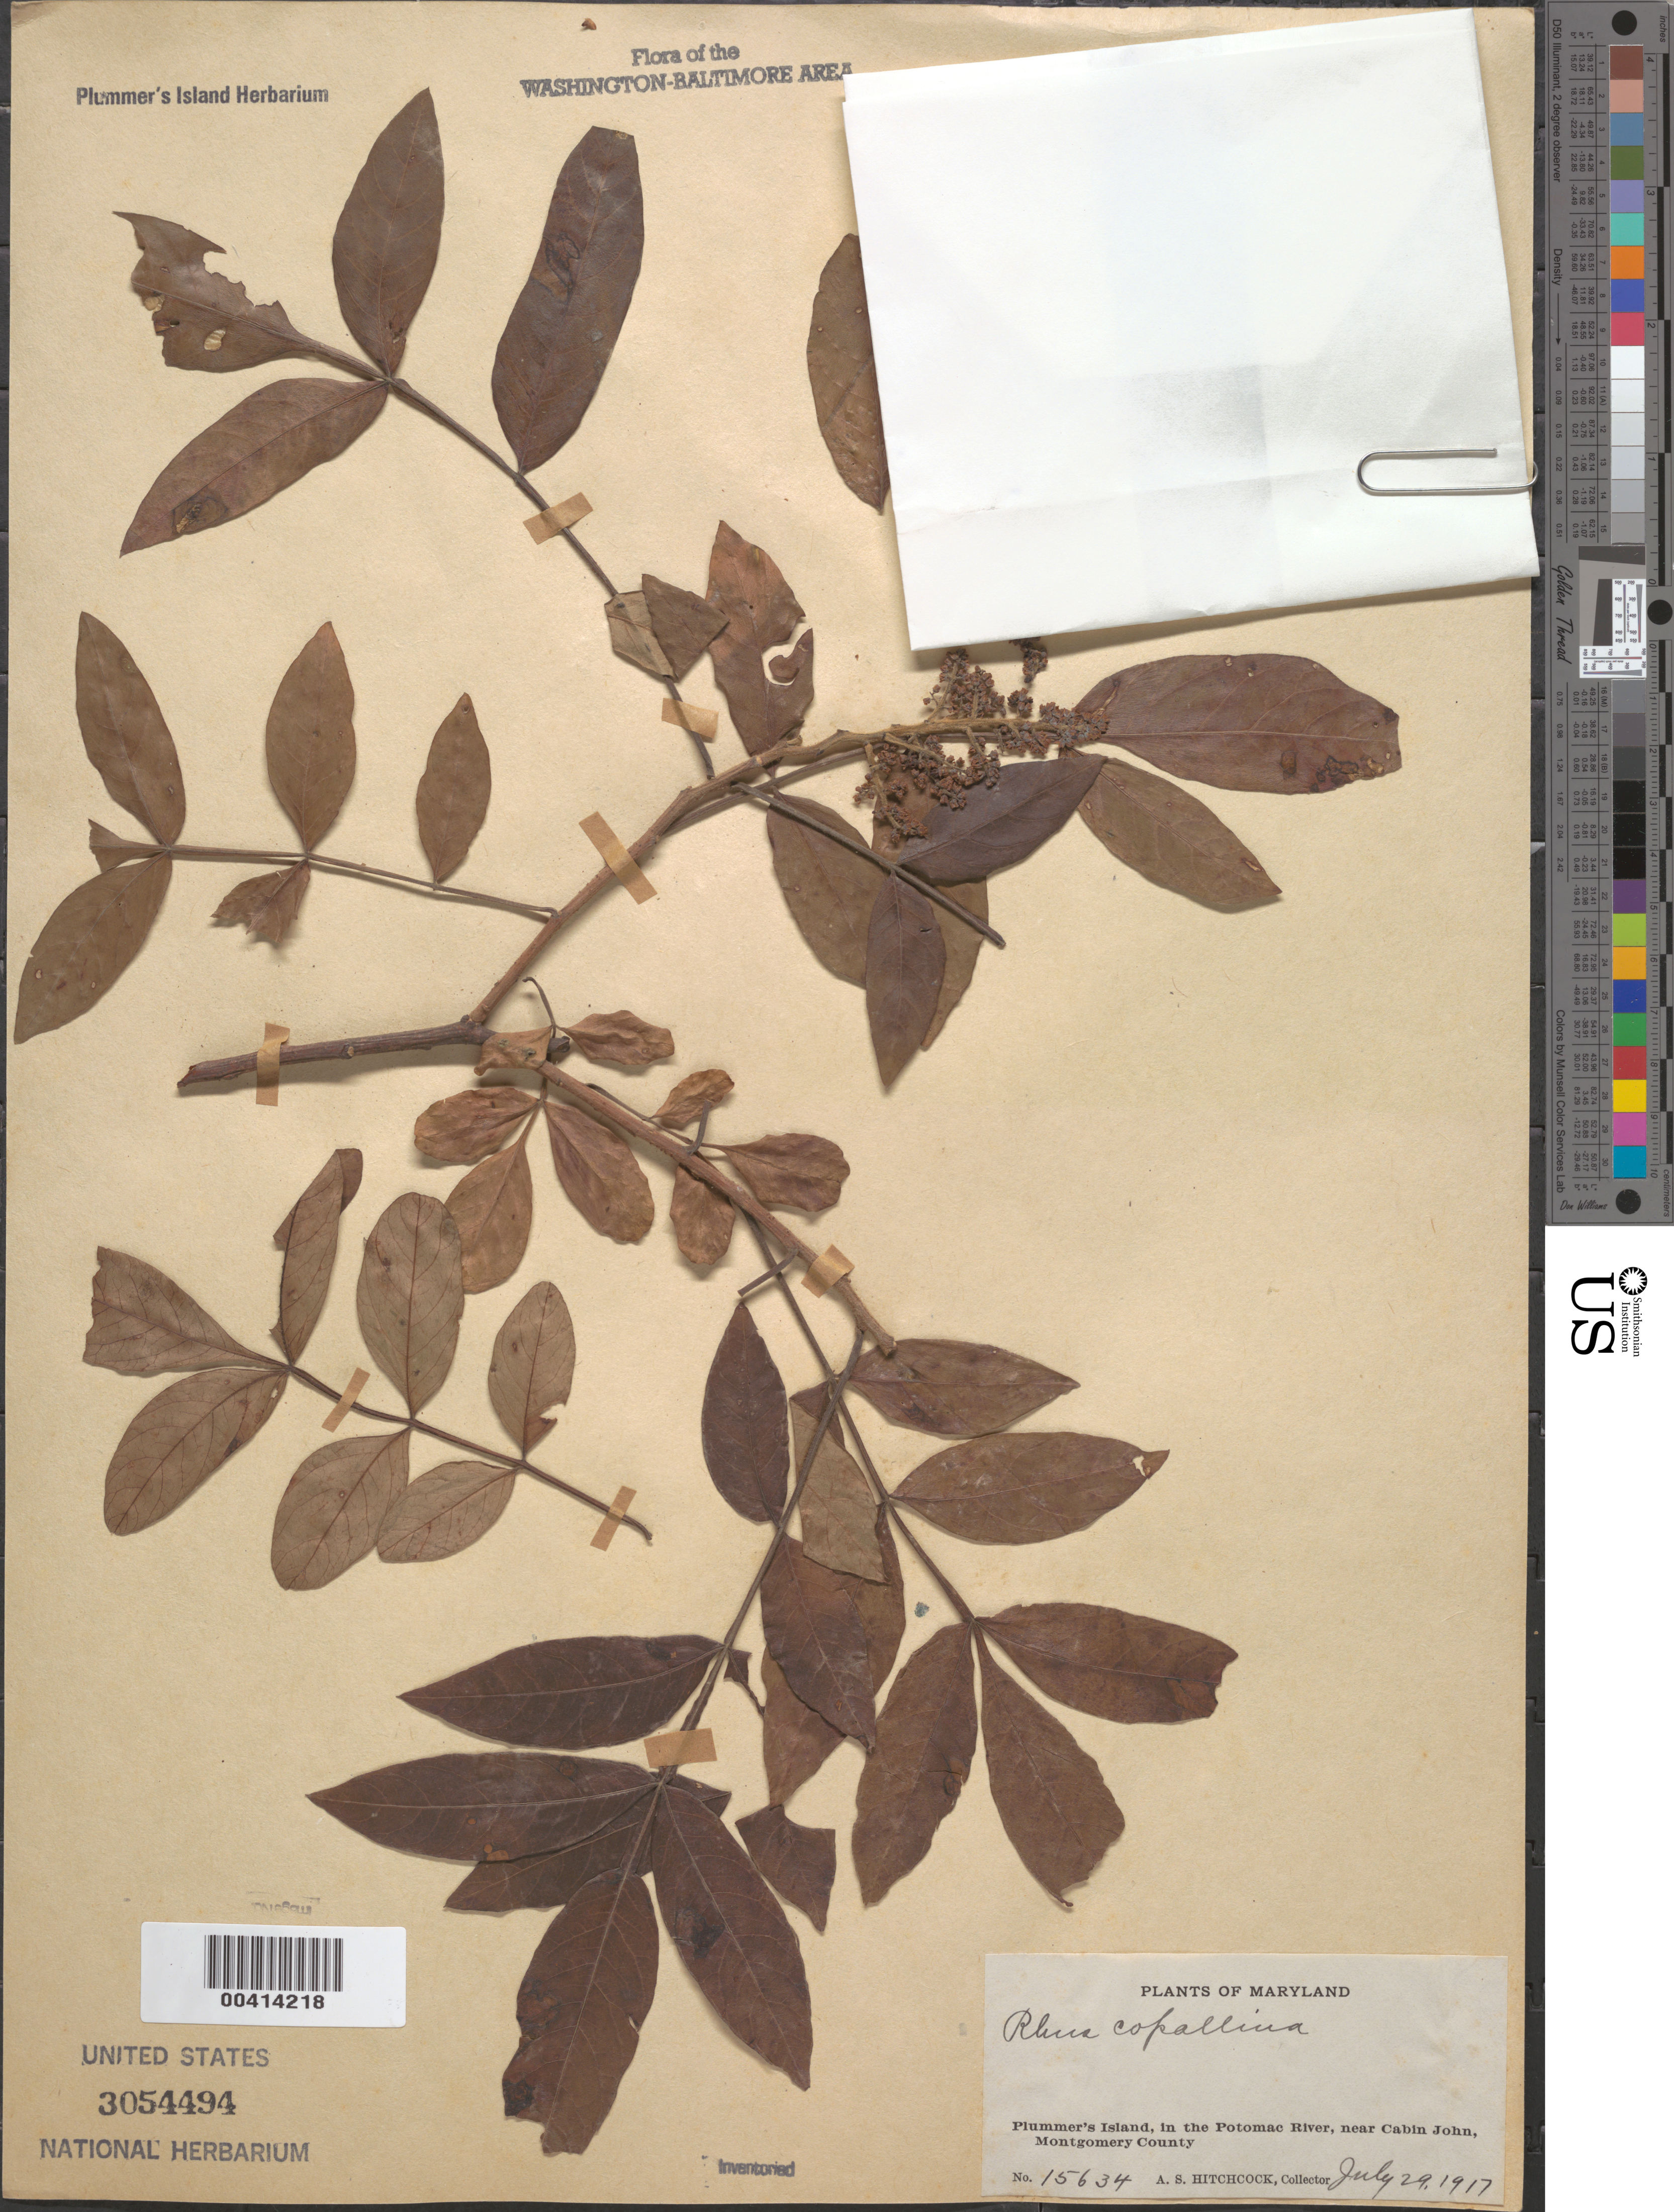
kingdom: Plantae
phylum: Tracheophyta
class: Magnoliopsida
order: Sapindales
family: Anacardiaceae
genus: Rhus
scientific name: Rhus copallinum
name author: L.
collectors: A. S. Hitchcock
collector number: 15634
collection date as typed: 29 Jul 1917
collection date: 1917-07-29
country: United States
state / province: Maryland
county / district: Montgomery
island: Plummers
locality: Plummer's Island C. & O. Canal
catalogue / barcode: US 3054494